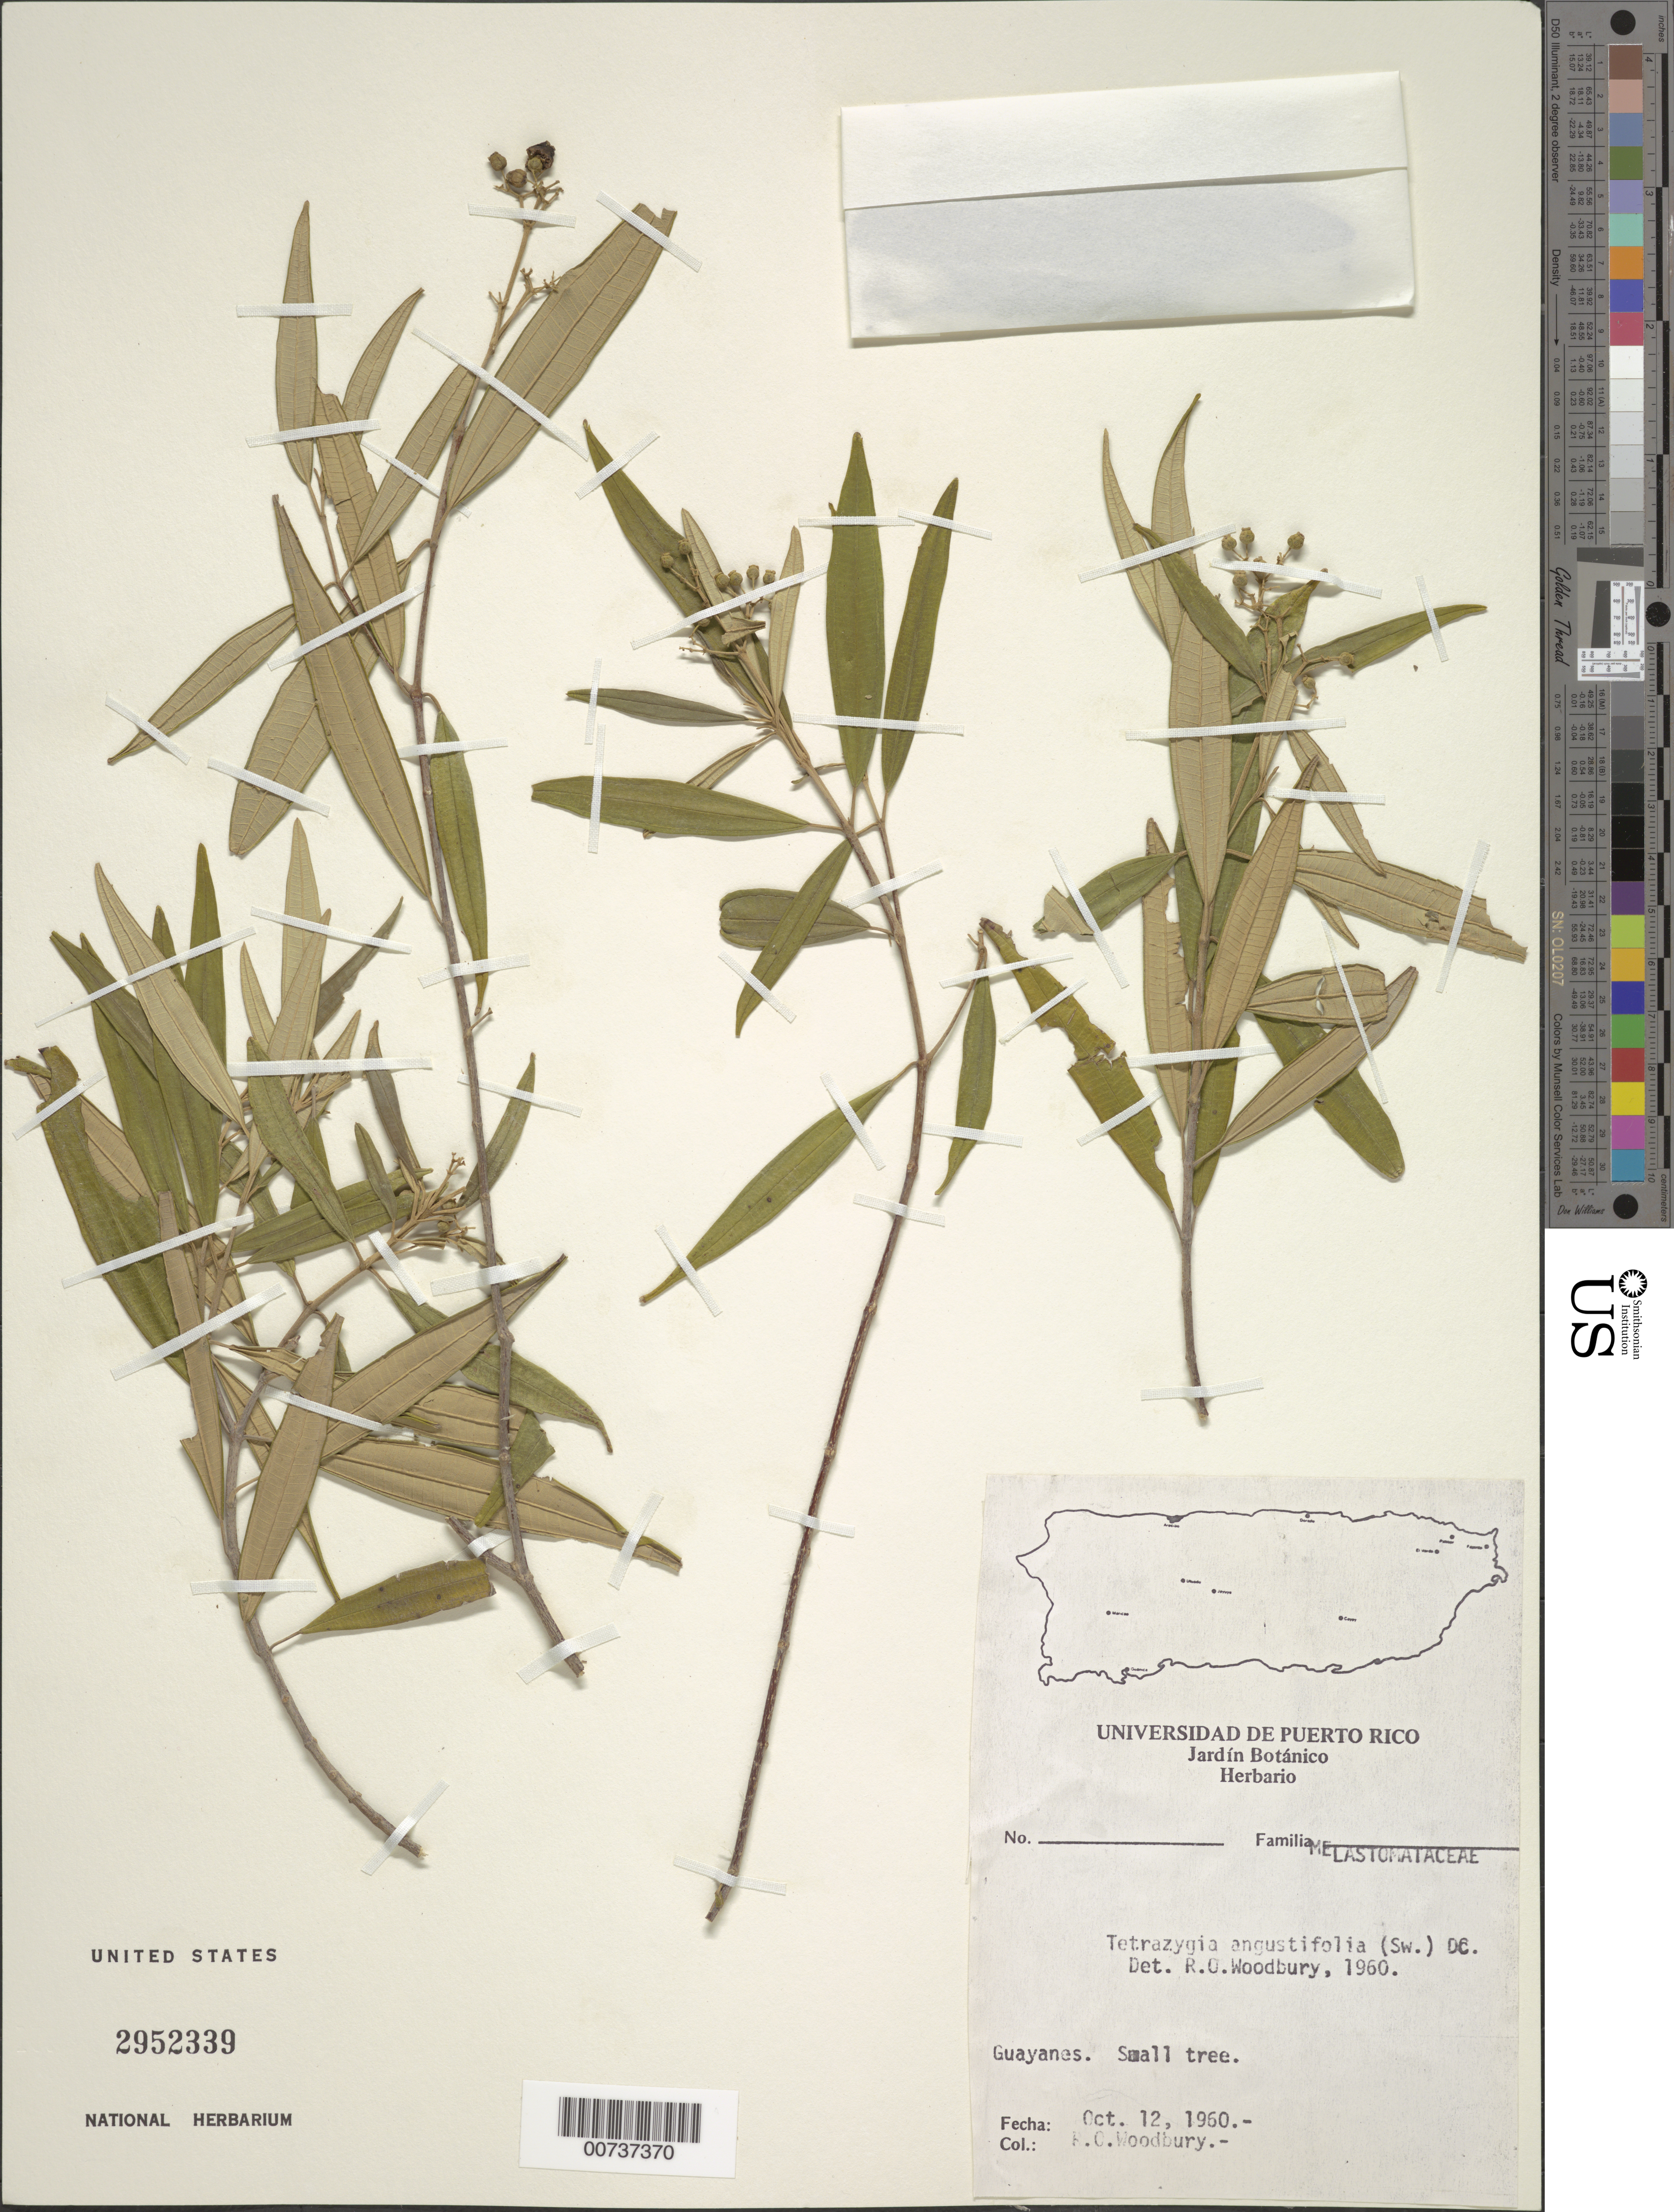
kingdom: Plantae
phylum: Tracheophyta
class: Magnoliopsida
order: Myrtales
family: Melastomataceae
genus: Tetrazygia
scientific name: Tetrazygia angustifolia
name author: (Sw.) DC.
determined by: Woodbury, R. O.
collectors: R. O. Woodbury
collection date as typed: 12 Oct 1960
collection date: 1960-10-12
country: Puerto Rico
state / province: Yabucoa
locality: Guayanes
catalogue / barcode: US 2952339